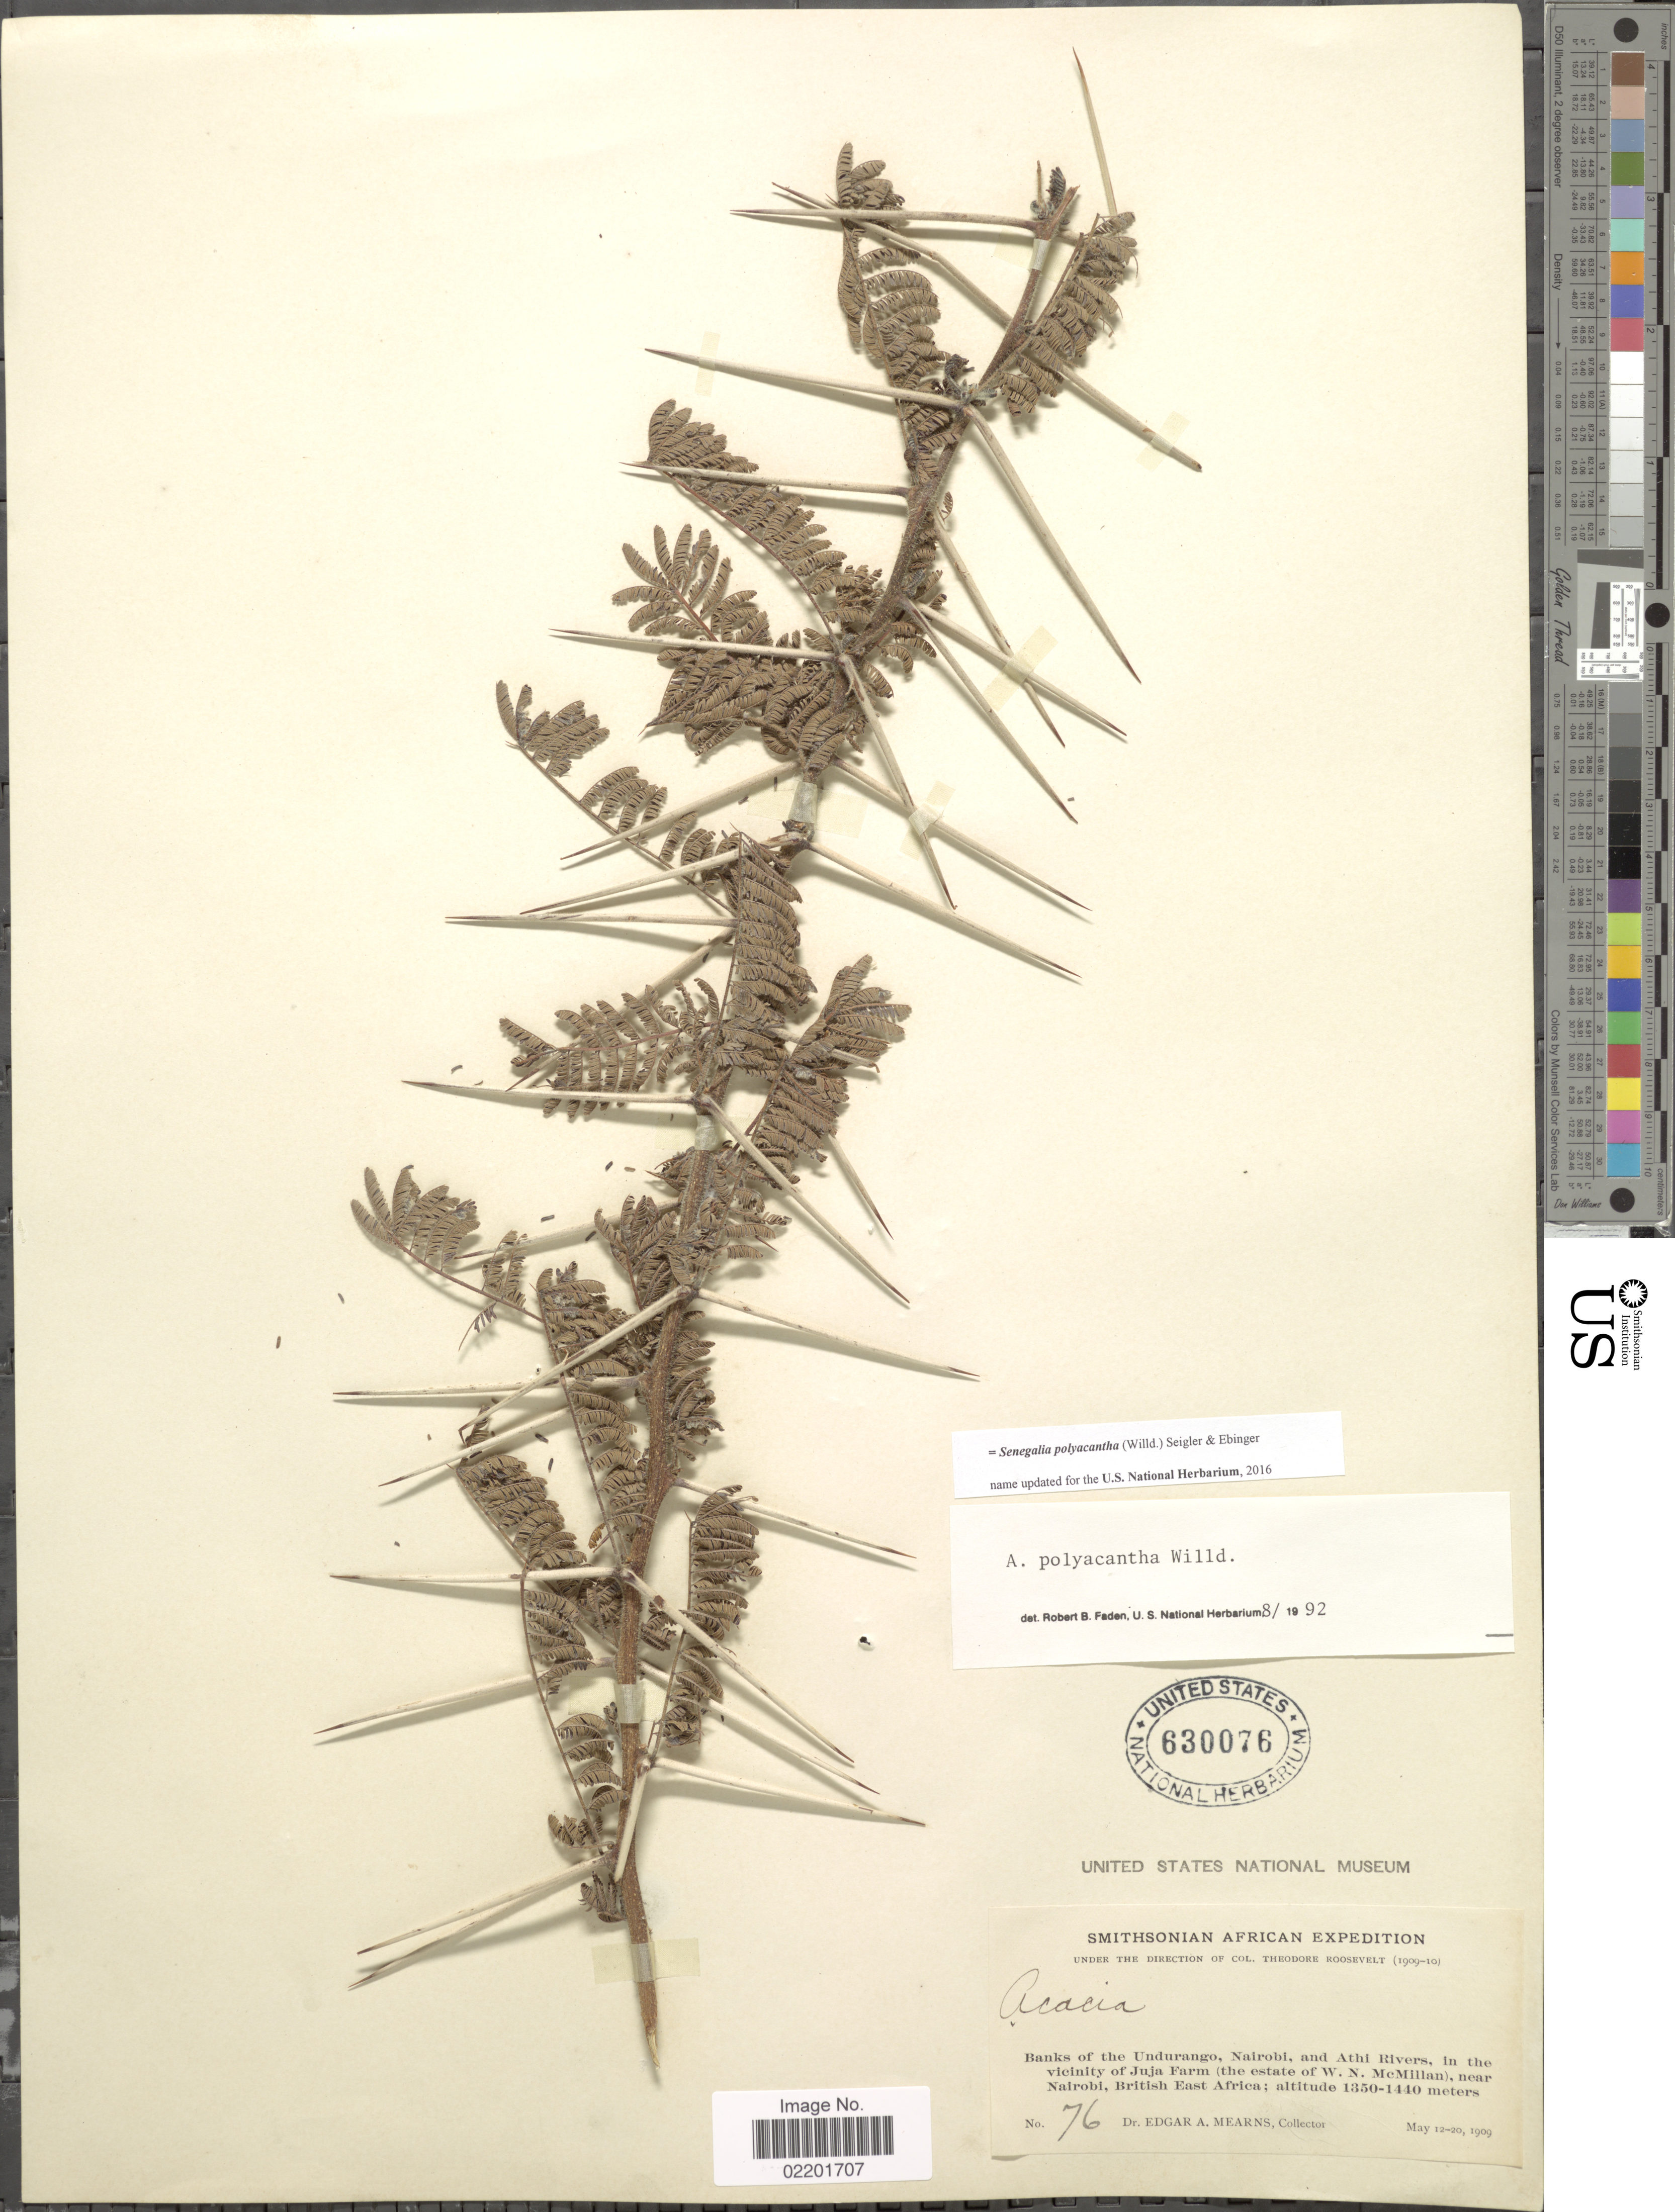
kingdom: Plantae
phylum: Tracheophyta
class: Magnoliopsida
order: Fabales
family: Fabaceae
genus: Senegalia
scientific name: Senegalia polyacantha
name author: (Willd.) Seigler & Ebinger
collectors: E. A. Mearns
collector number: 76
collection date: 1909-05-12/1909-05-20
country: Kenya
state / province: Nairobi Area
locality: Banks of the Undurango, Nairobi, and Athi Rivers, in the vicinity of Juja Farm (the estate of W. N. McMillan), near Nairobi, British East Africa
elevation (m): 1350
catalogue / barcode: US 630076